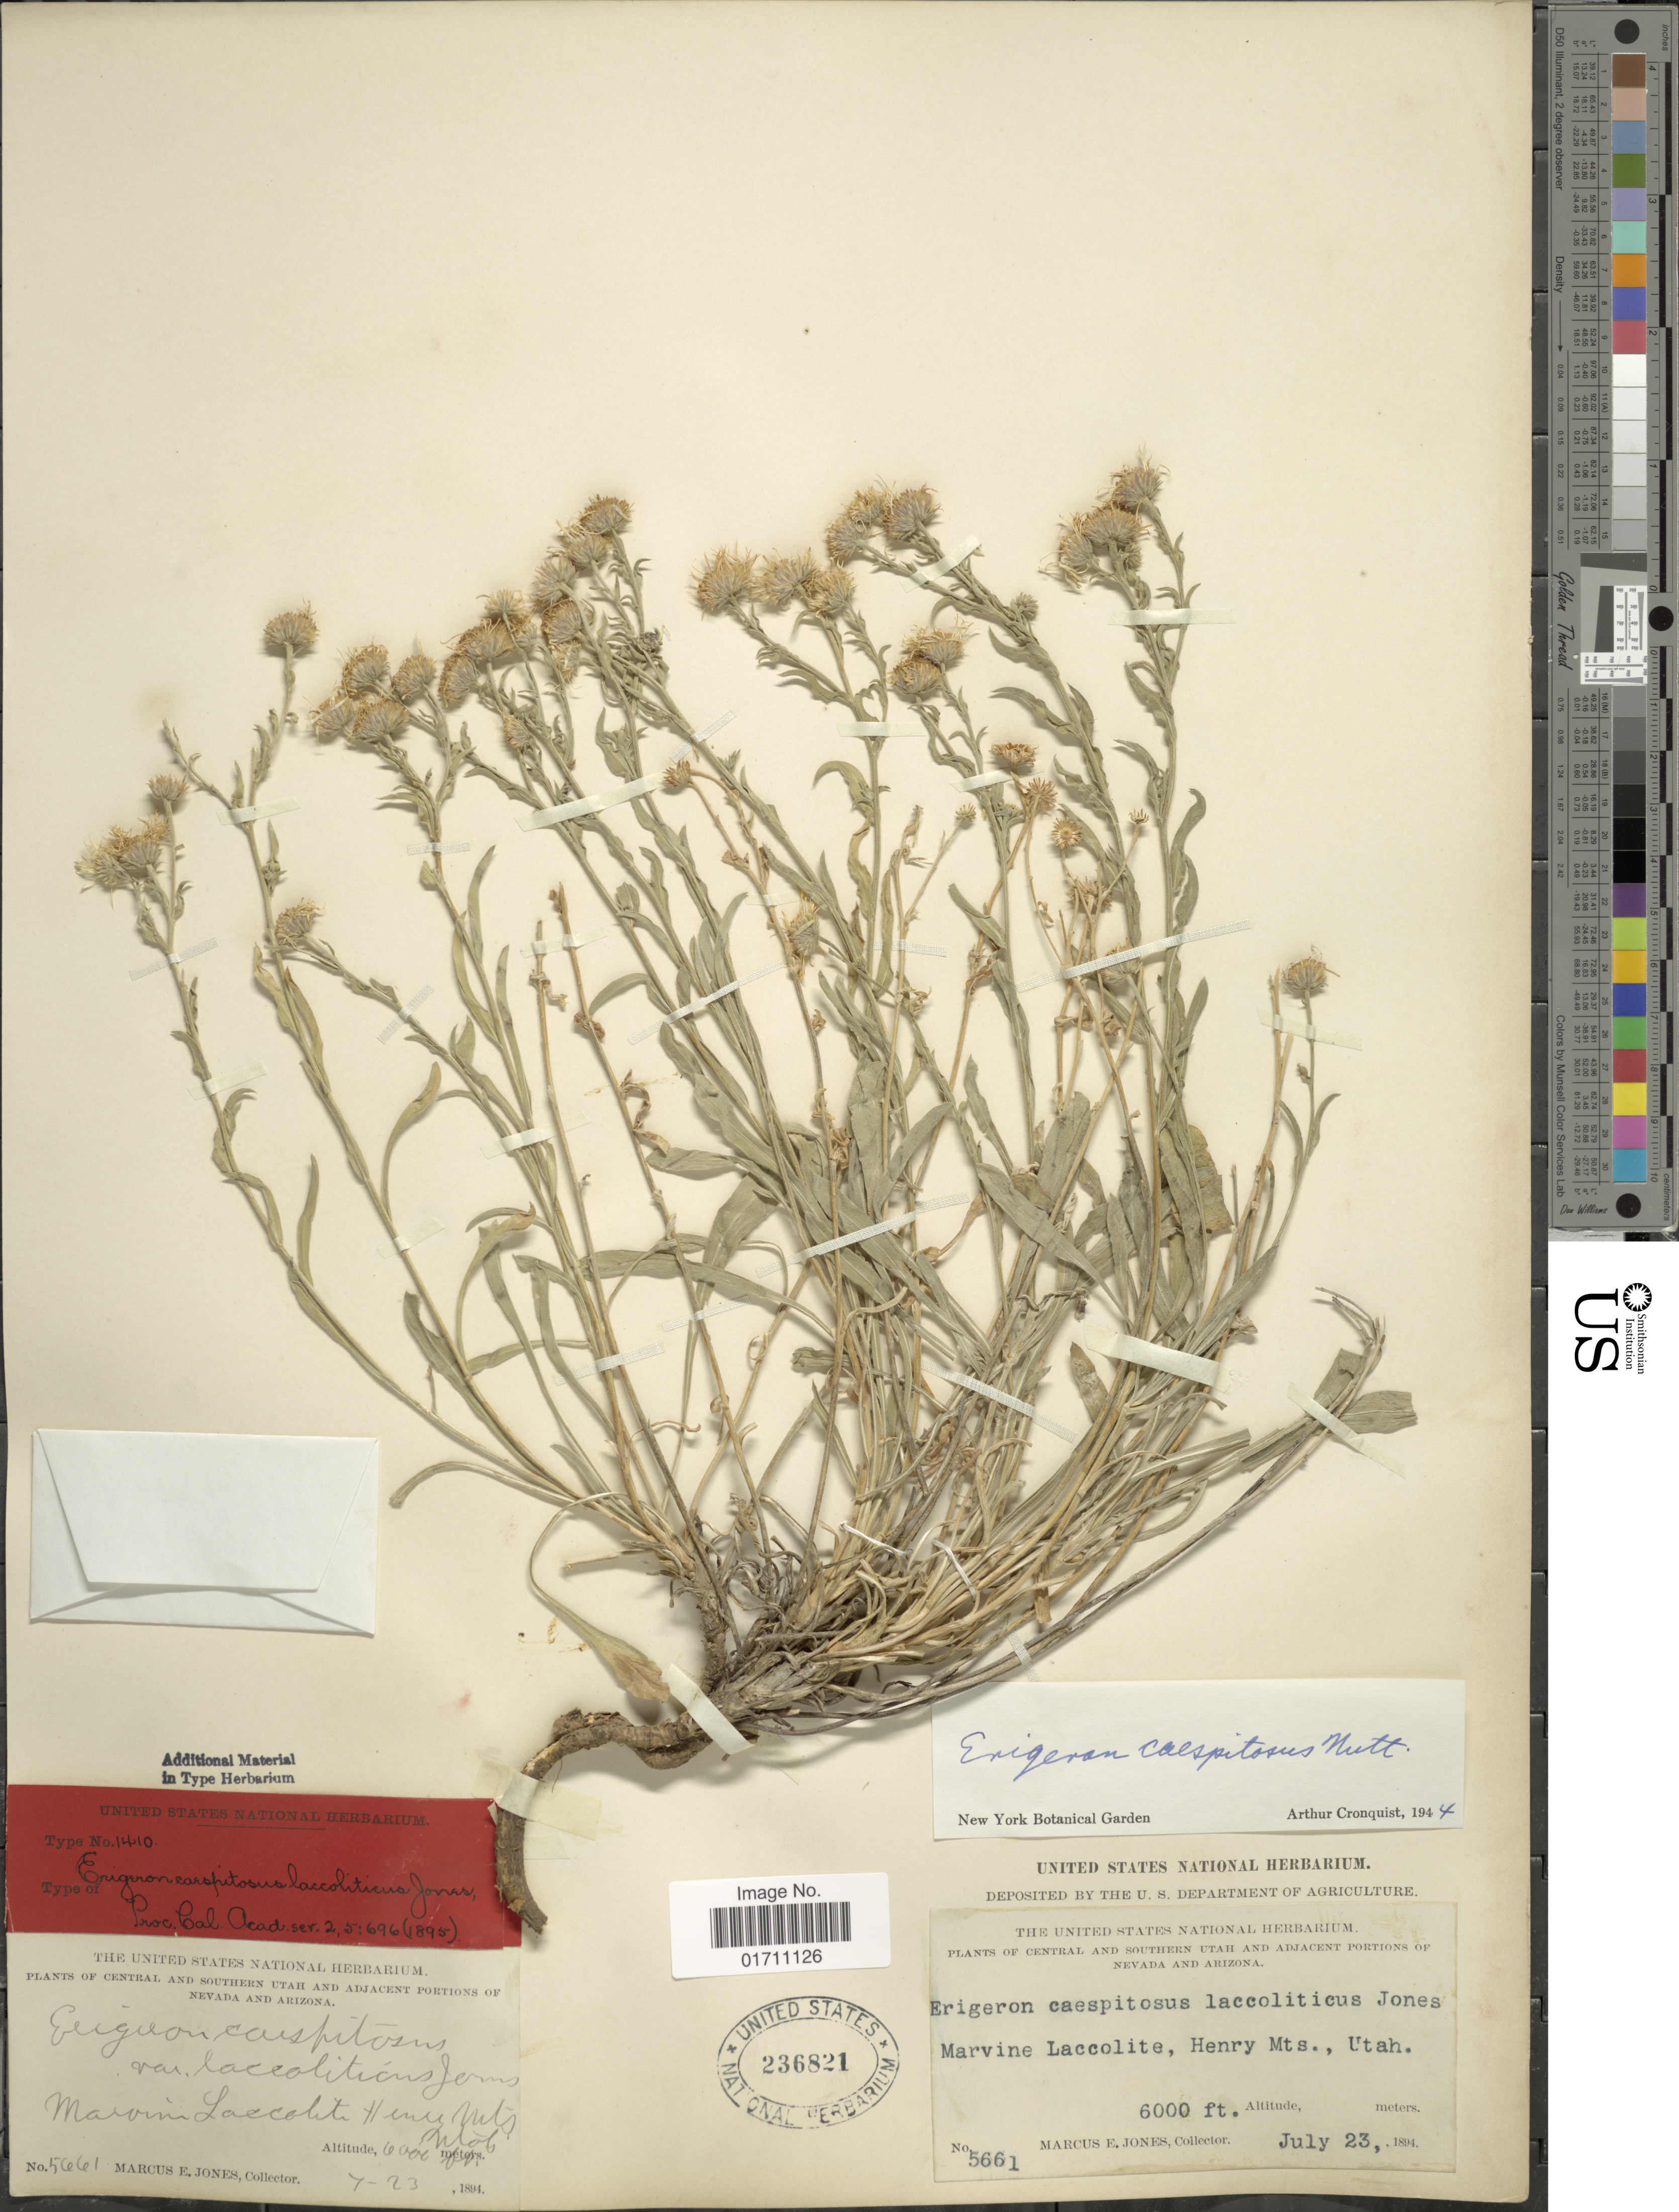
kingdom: Plantae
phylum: Tracheophyta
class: Magnoliopsida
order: Asterales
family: Asteraceae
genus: Erigeron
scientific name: Erigeron caespitosus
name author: Nutt.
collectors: M. E. Jones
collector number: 5661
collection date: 1894-07-23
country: United States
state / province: Utah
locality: Central and Southern Utah and Adjacent portions of Nevada and Arizona, Marvine Laccolite, Henry Mts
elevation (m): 1829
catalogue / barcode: US 236821